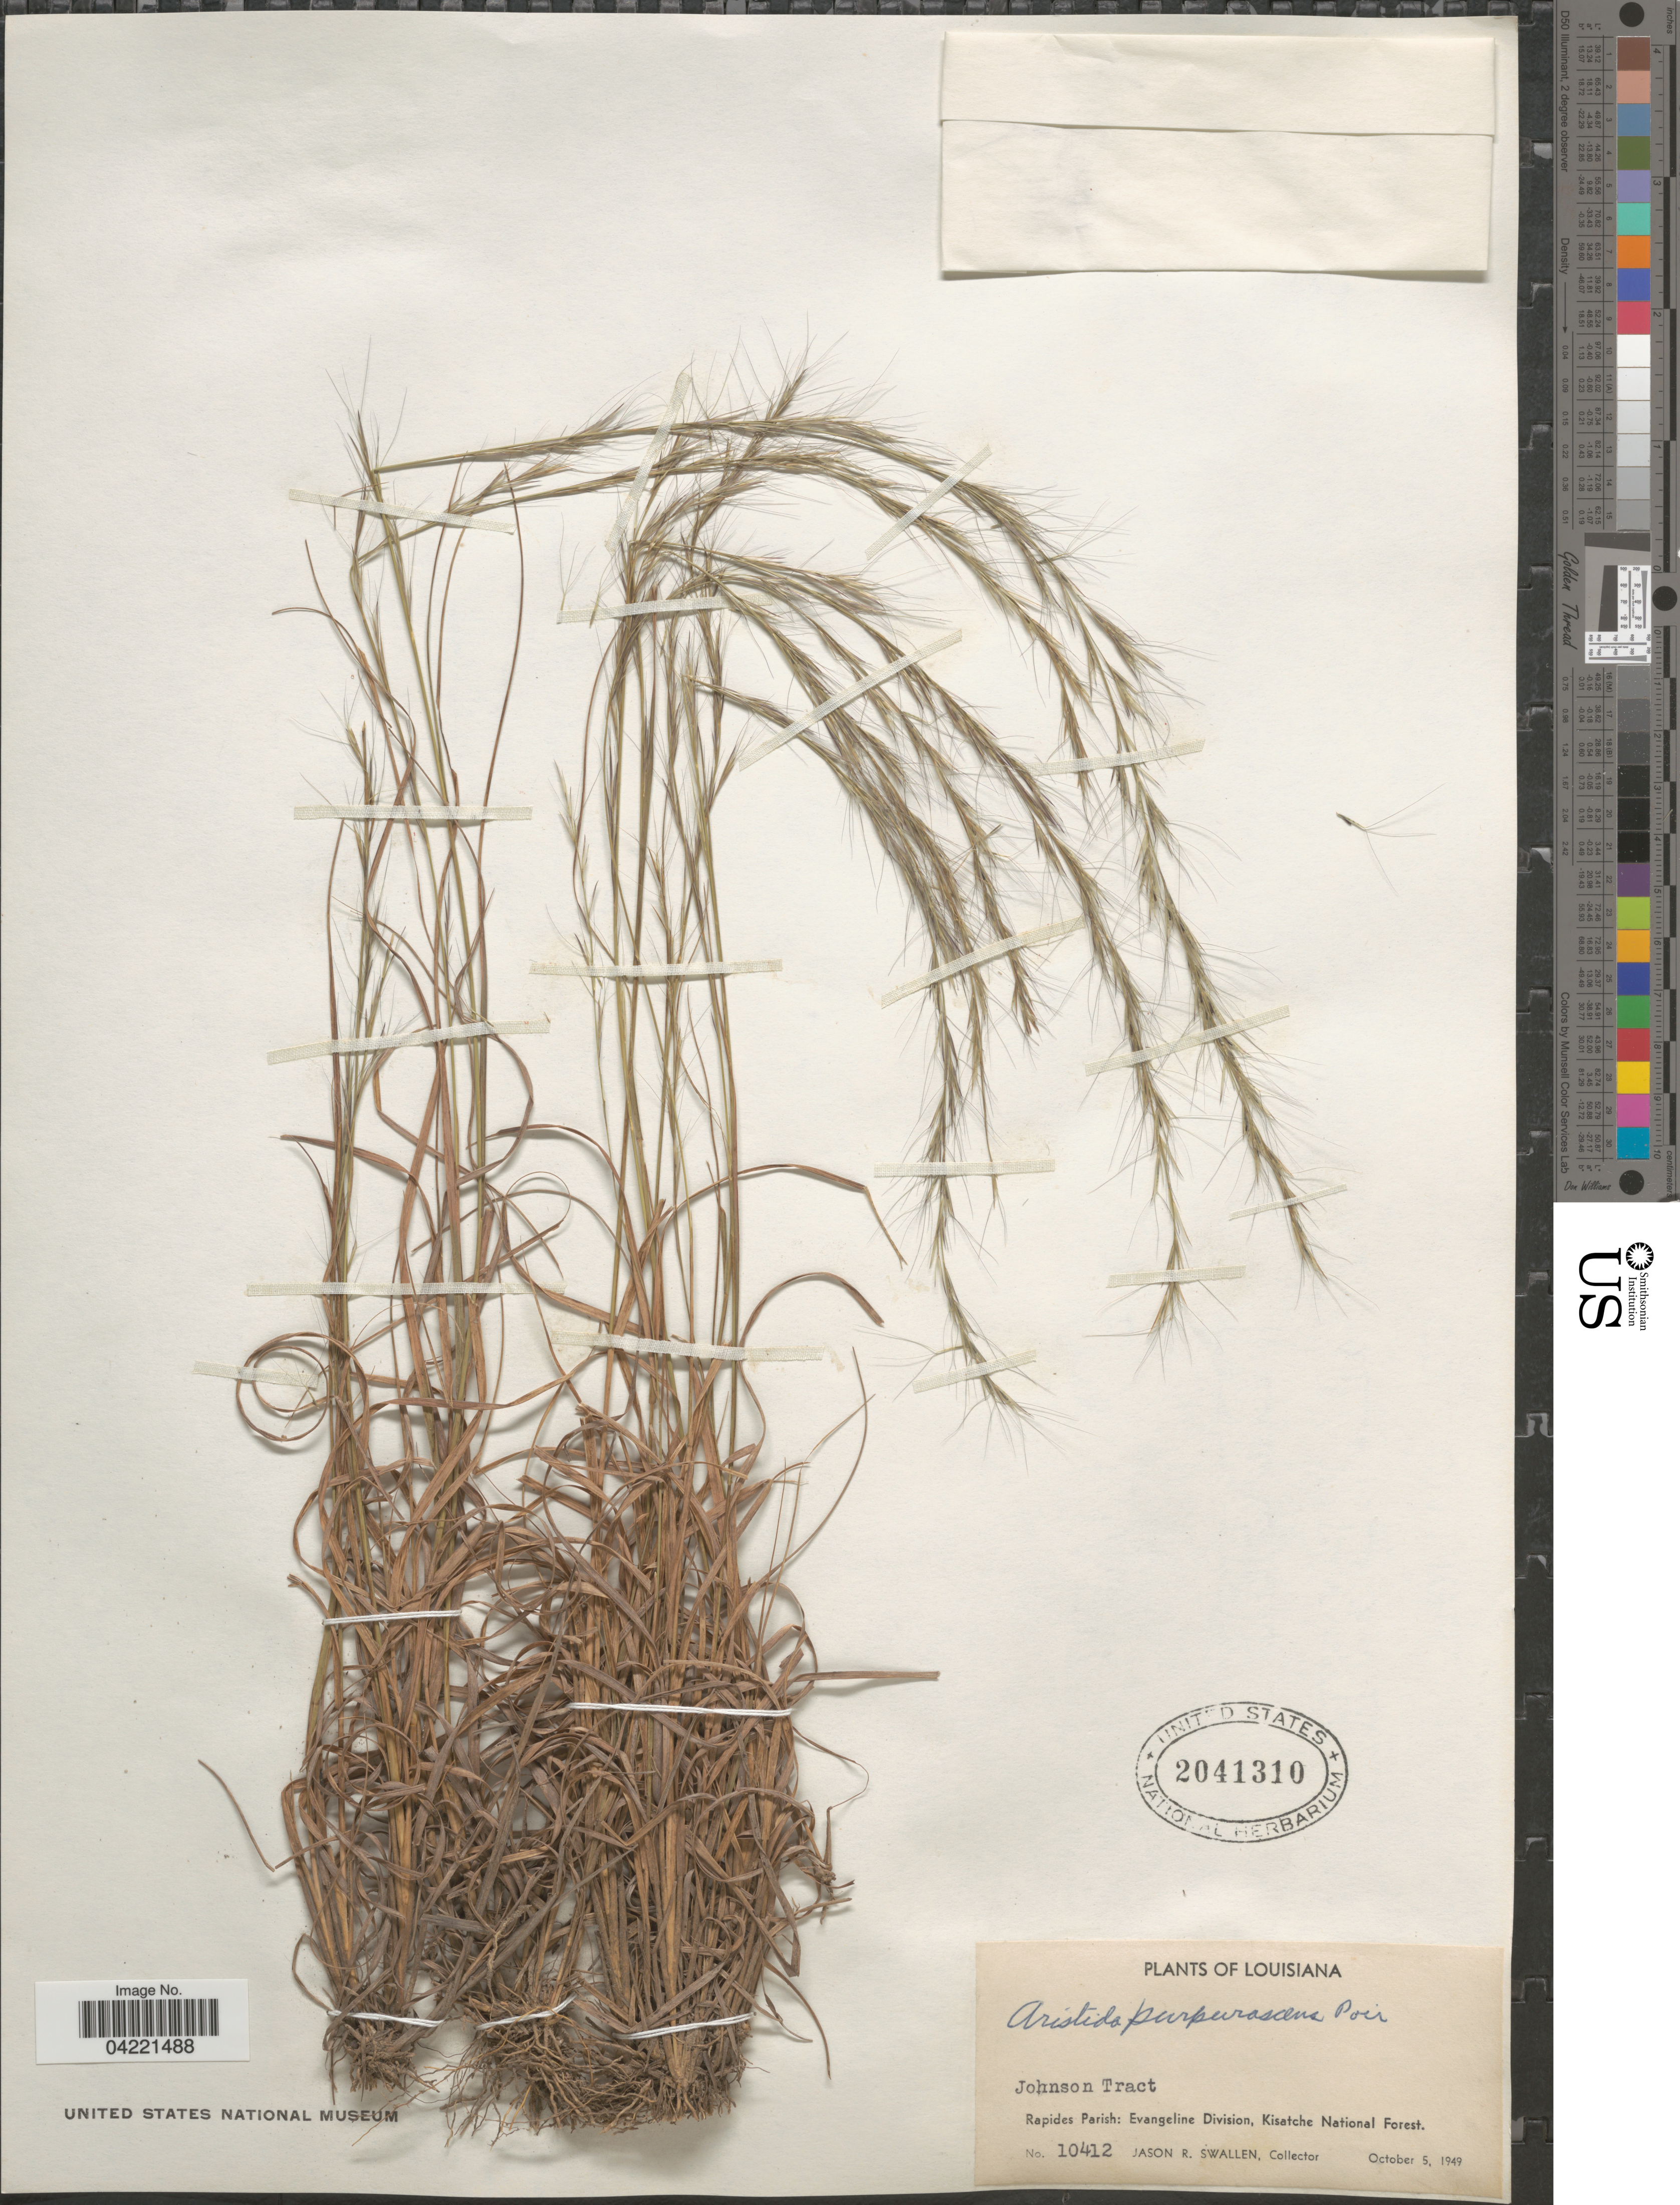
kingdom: Plantae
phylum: Tracheophyta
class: Liliopsida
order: Poales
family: Poaceae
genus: Aristida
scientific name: Aristida purpurascens var. purpurescens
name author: Poir.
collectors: J. R. Swallen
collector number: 10412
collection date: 1949-10-05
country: United States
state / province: Louisiana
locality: Johnson Tract. Rapides Parish: Evangeline Division, Kisatche National Forest.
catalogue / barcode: US 2041310